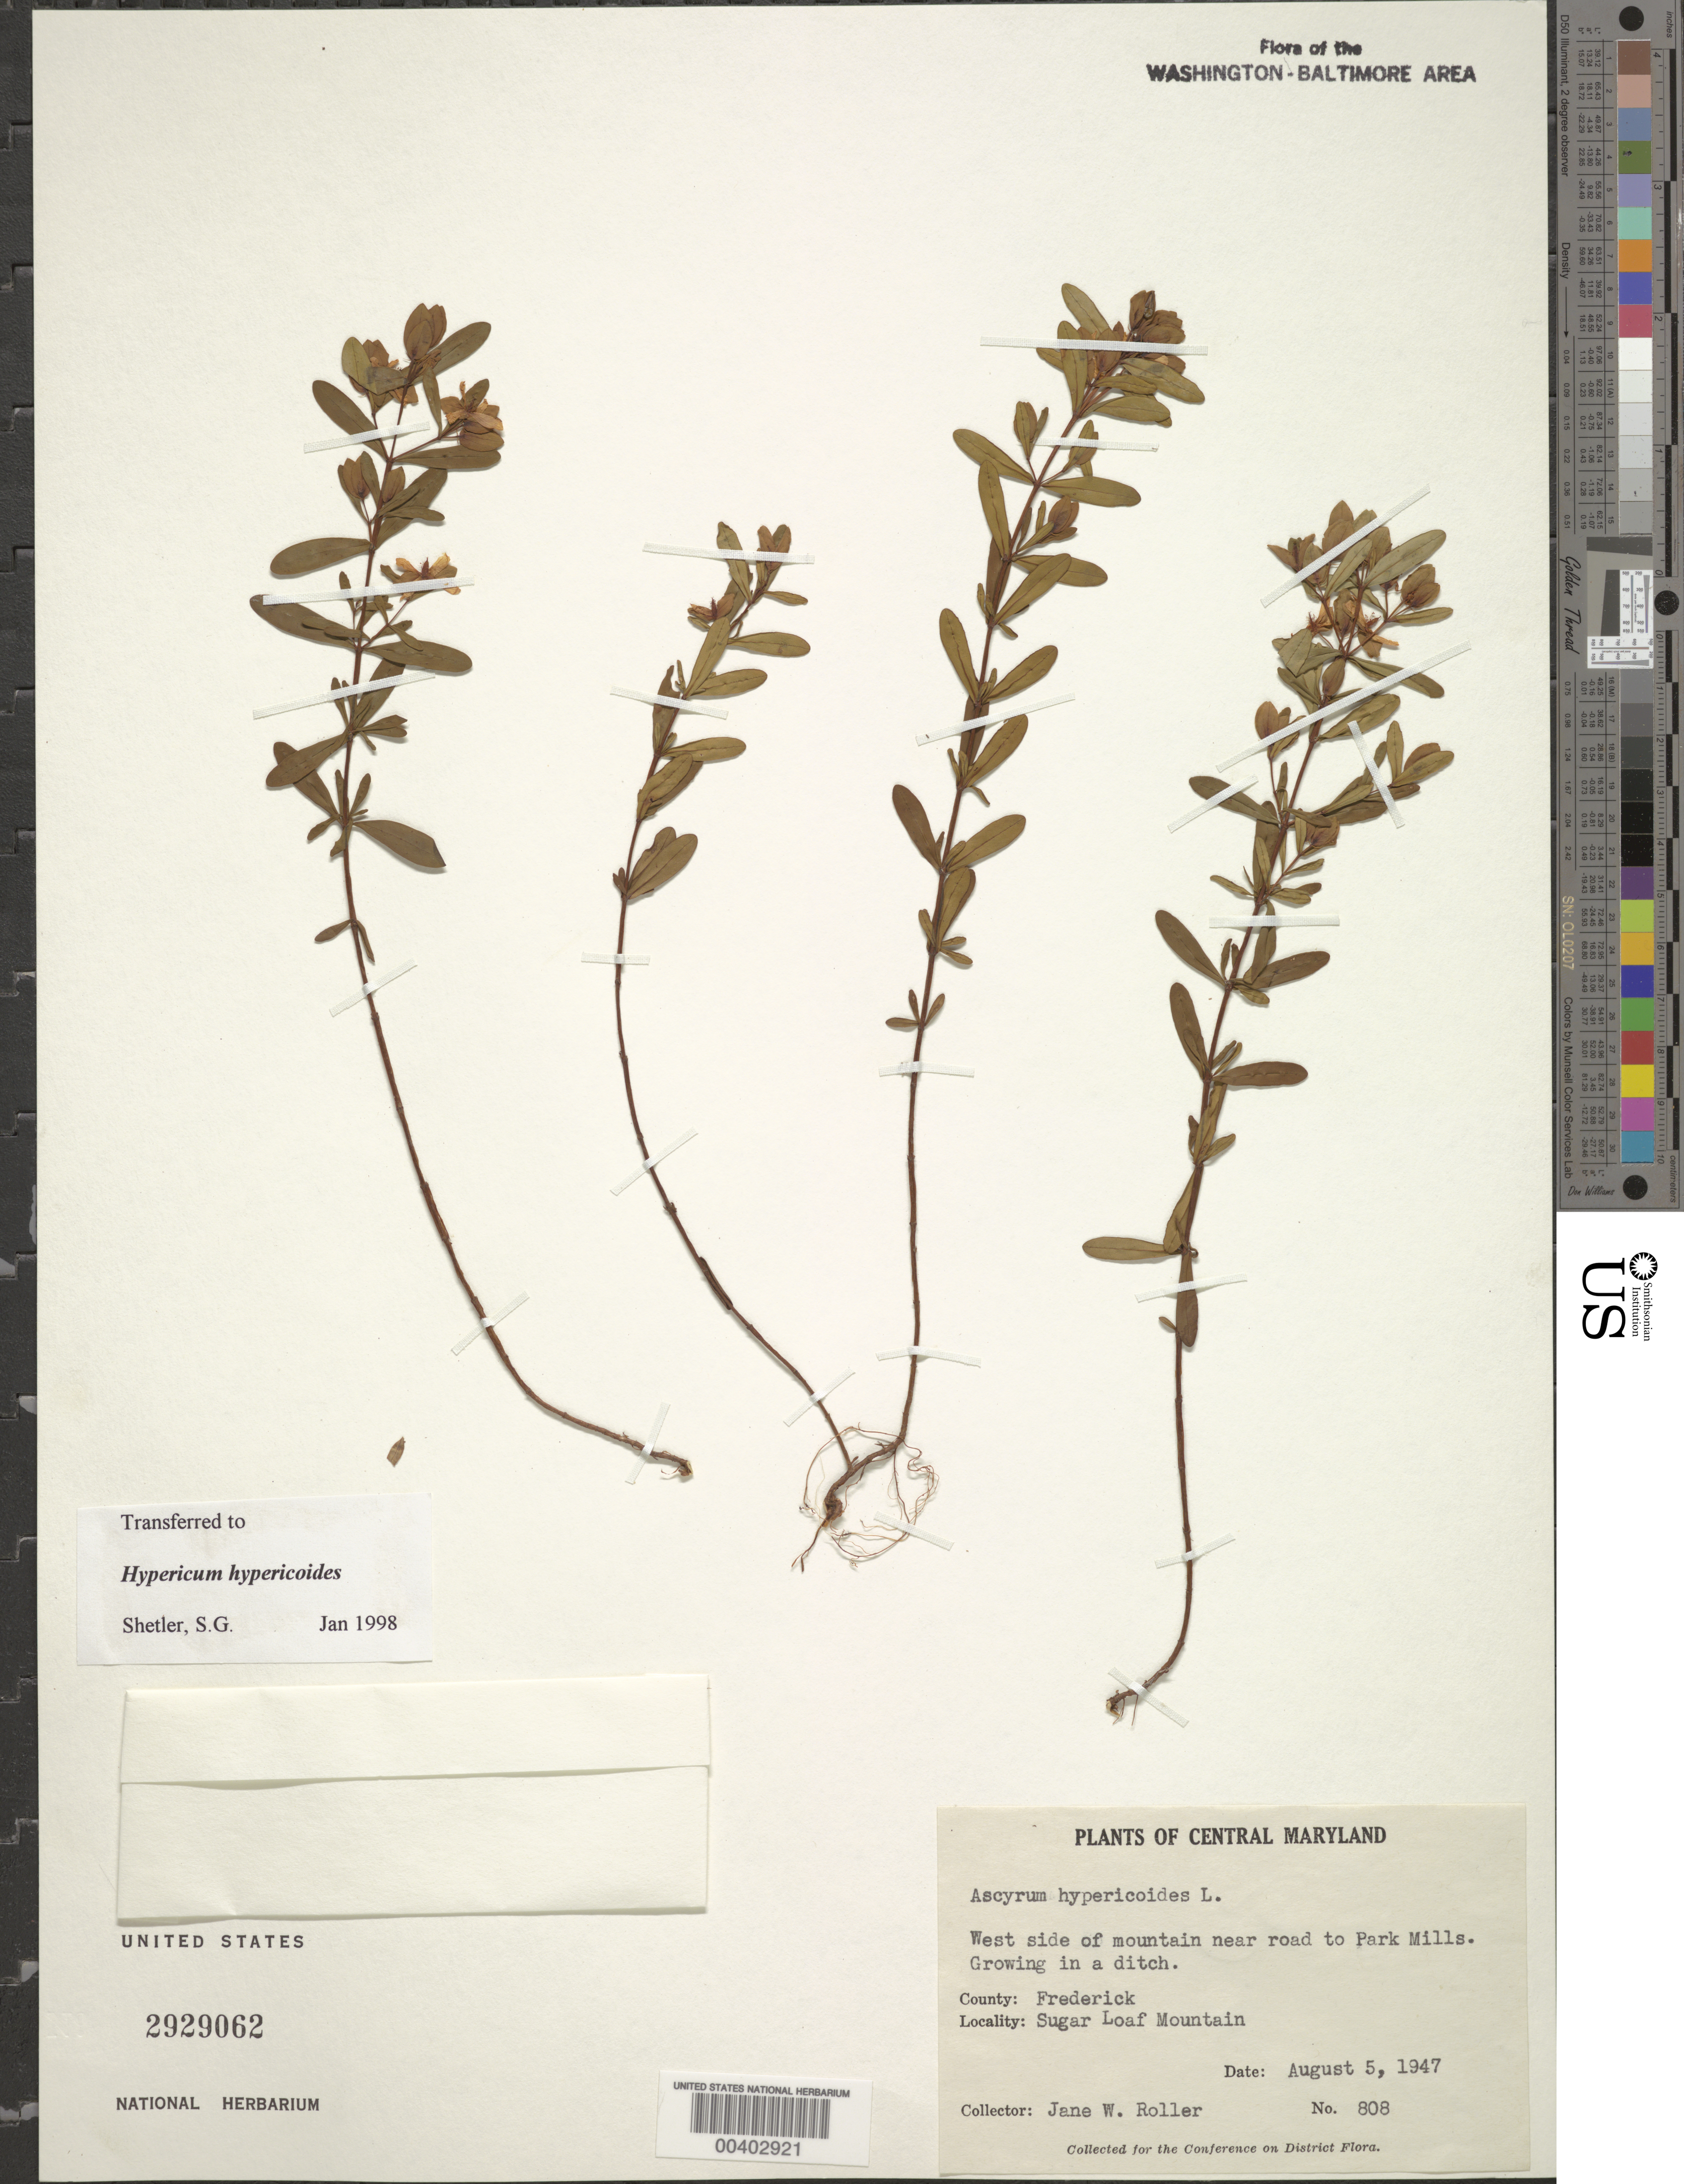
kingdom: Plantae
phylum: Tracheophyta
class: Magnoliopsida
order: Malpighiales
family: Hypericaceae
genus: Hypericum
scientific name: Hypericum hypericoides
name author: (L.) Crantz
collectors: J. W. Roller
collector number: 808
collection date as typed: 05 Aug 1947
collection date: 1947-08-05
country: United States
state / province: Maryland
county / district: Frederick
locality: Sugar Loaf Mountain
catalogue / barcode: US 2929062